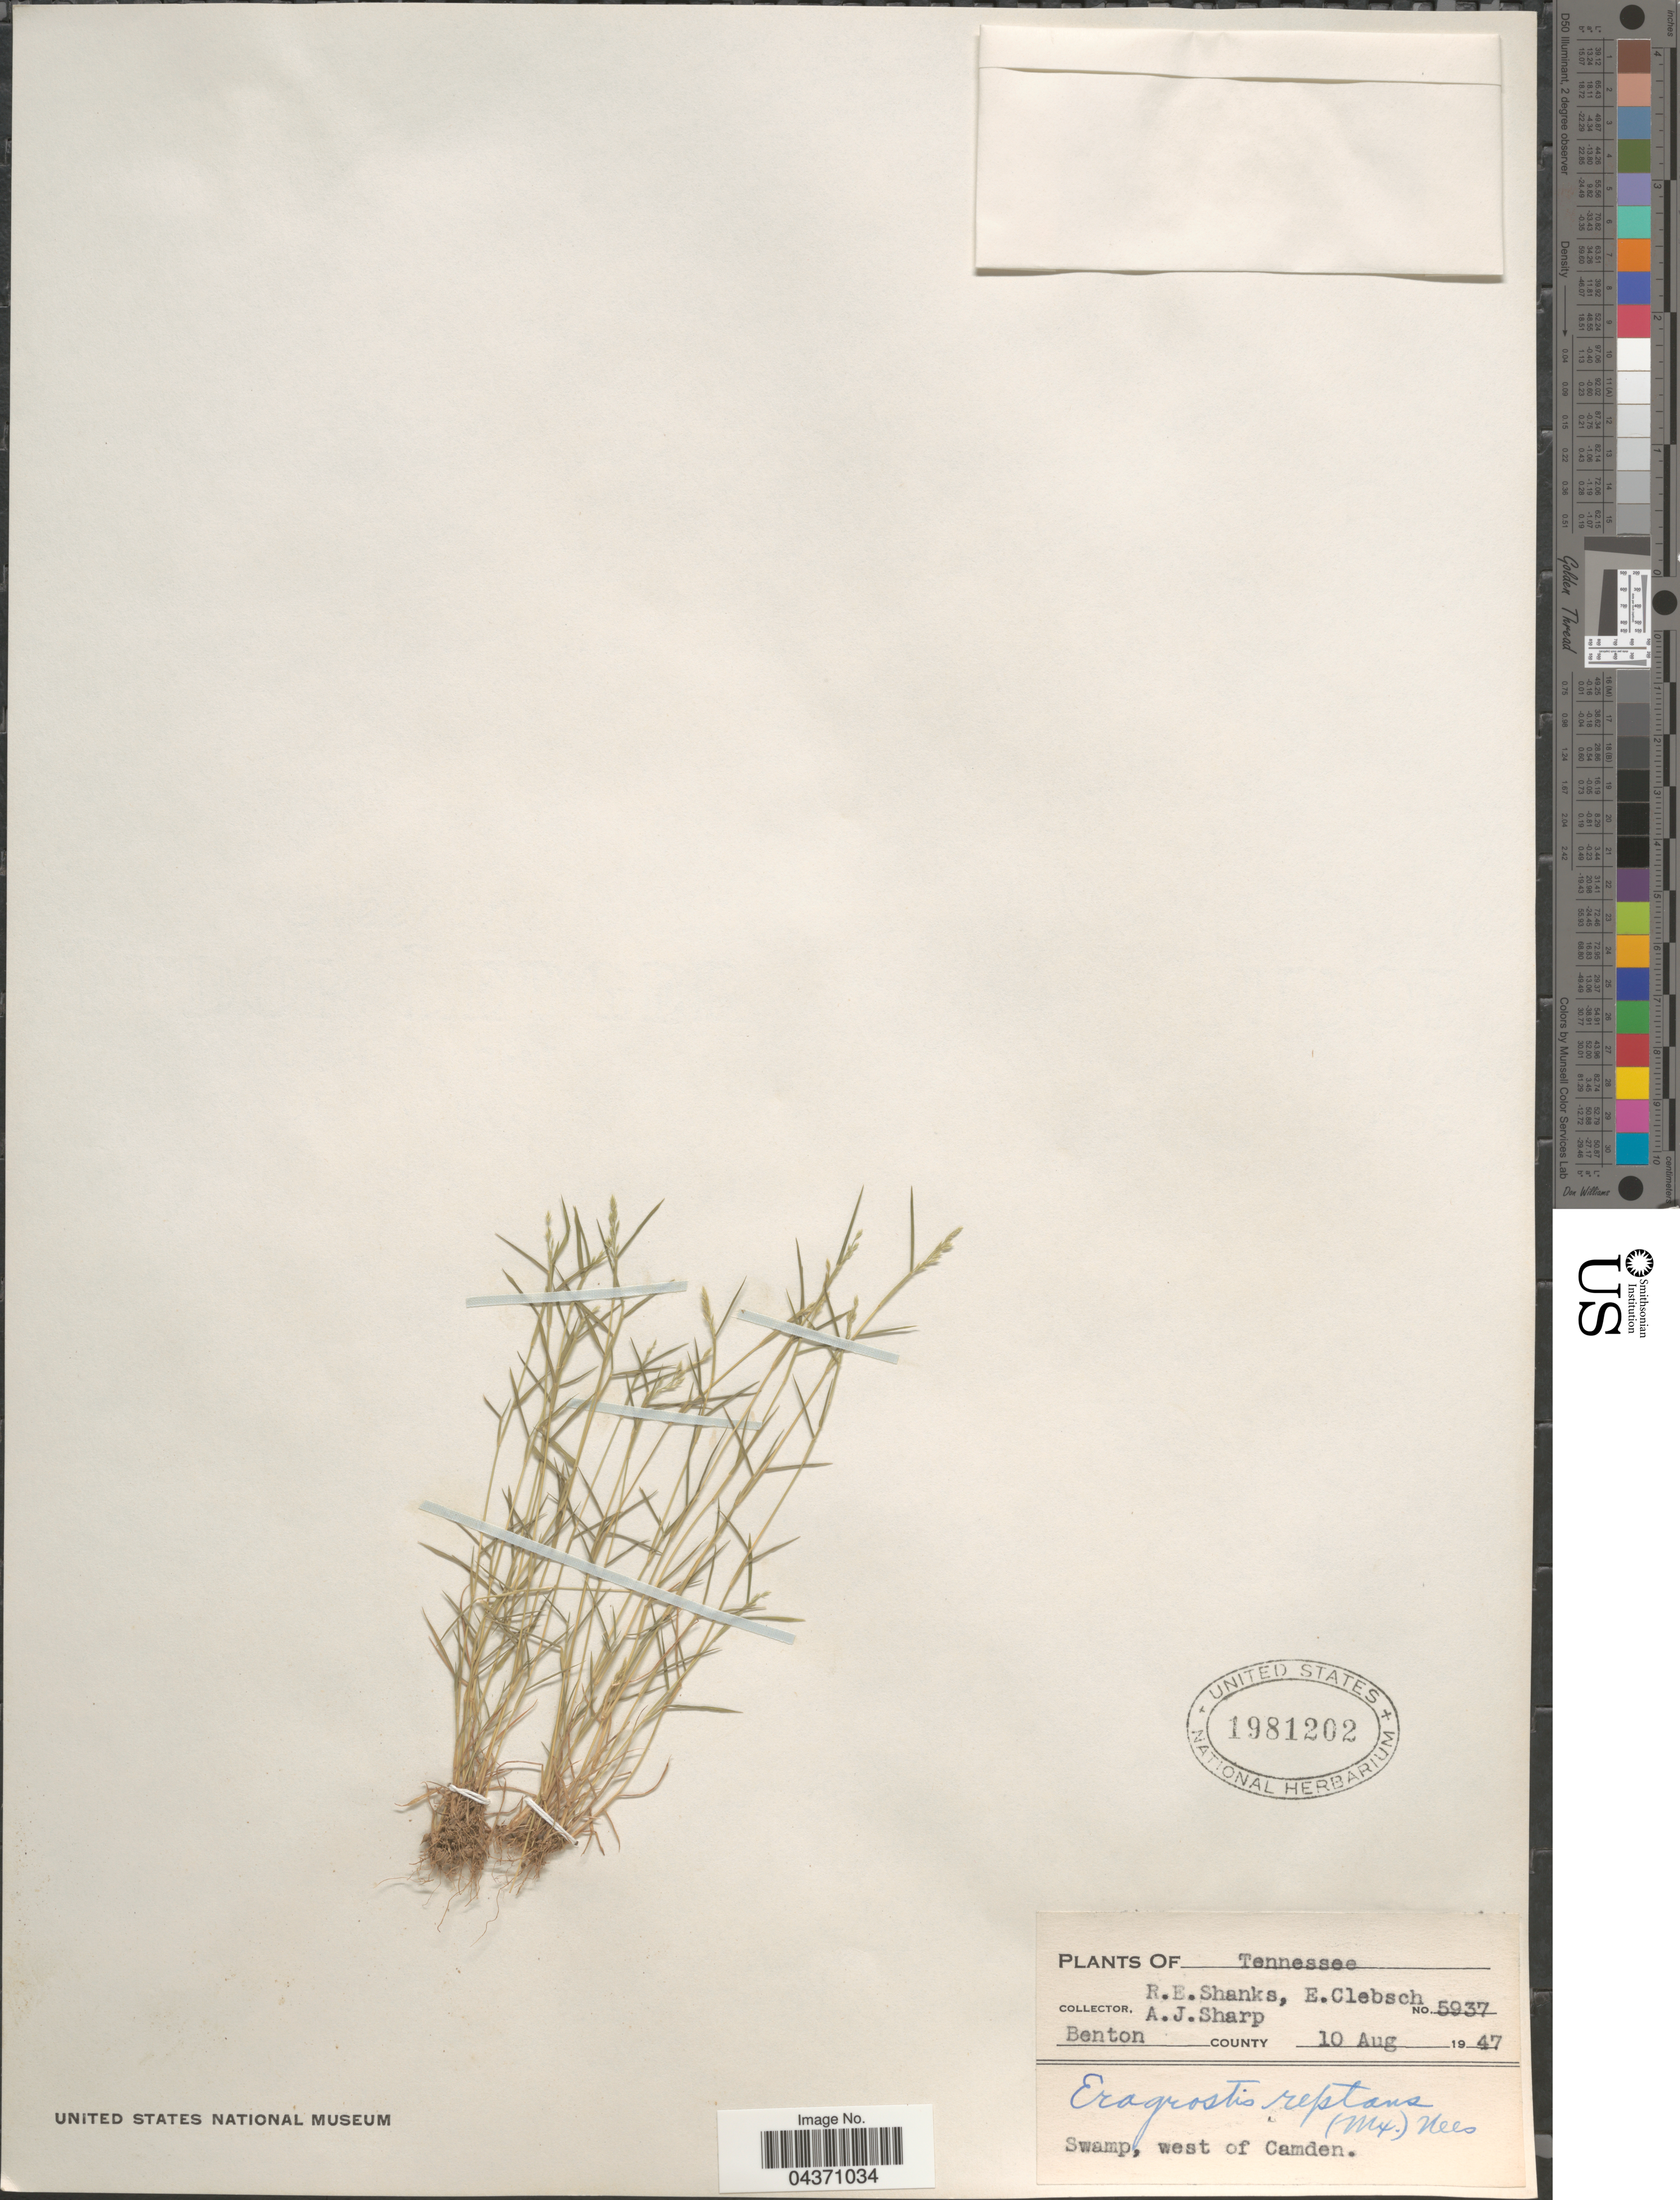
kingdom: Plantae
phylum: Tracheophyta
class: Liliopsida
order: Poales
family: Poaceae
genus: Eragrostis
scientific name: Eragrostis reptans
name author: (Michx.) Nees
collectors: R. Shanks, E. Clebsch & A. J. Sharp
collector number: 5937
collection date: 1947-08-10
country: United States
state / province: Tennessee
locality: Benton County. Swamp, west of Camden.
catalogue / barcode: US 1981202